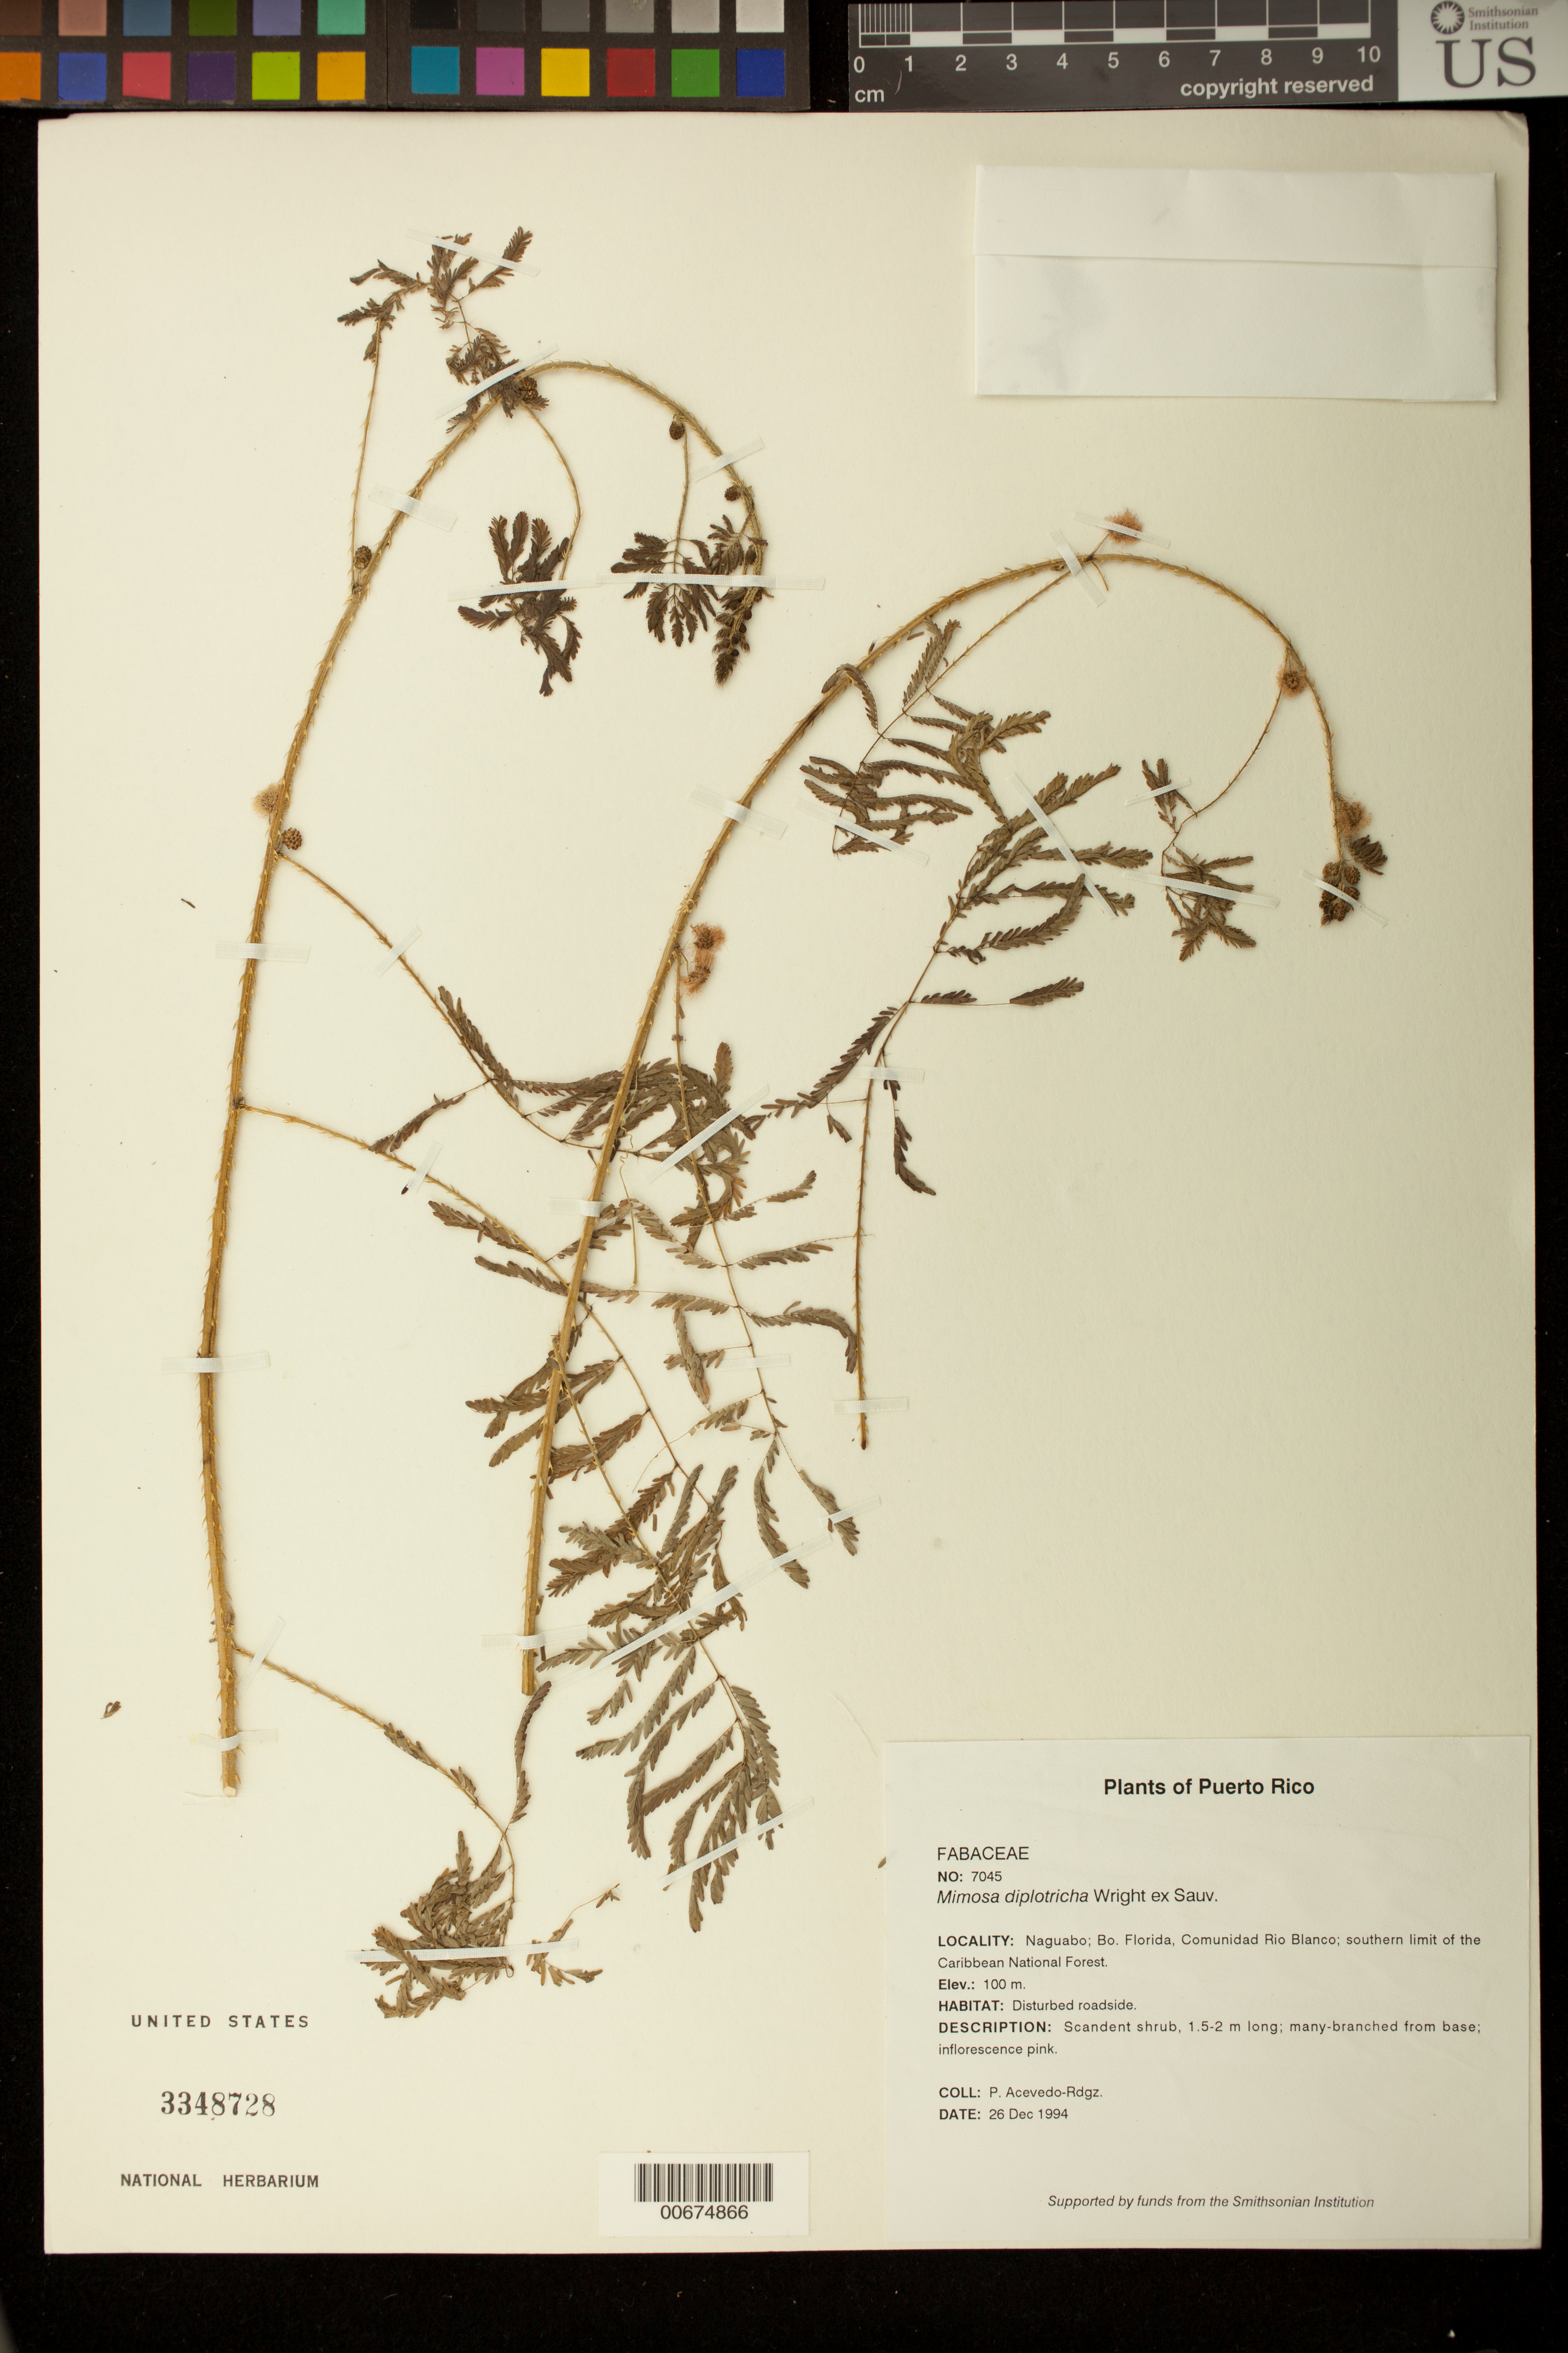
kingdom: Plantae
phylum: Tracheophyta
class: Magnoliopsida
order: Fabales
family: Fabaceae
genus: Mimosa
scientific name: Mimosa diplotricha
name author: C. Wright in Sauvalle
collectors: P. Acevedo-Rodr.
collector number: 7045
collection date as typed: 26 Dec 1994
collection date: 1994-12-26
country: Puerto Rico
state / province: Naguabo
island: Puerto Rico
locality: Naguabo; Bo. Florida, Comunidad Río Blanco; southern limit of the Caribbean National Forest.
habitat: Disturbed roadside.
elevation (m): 100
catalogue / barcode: US 3348728